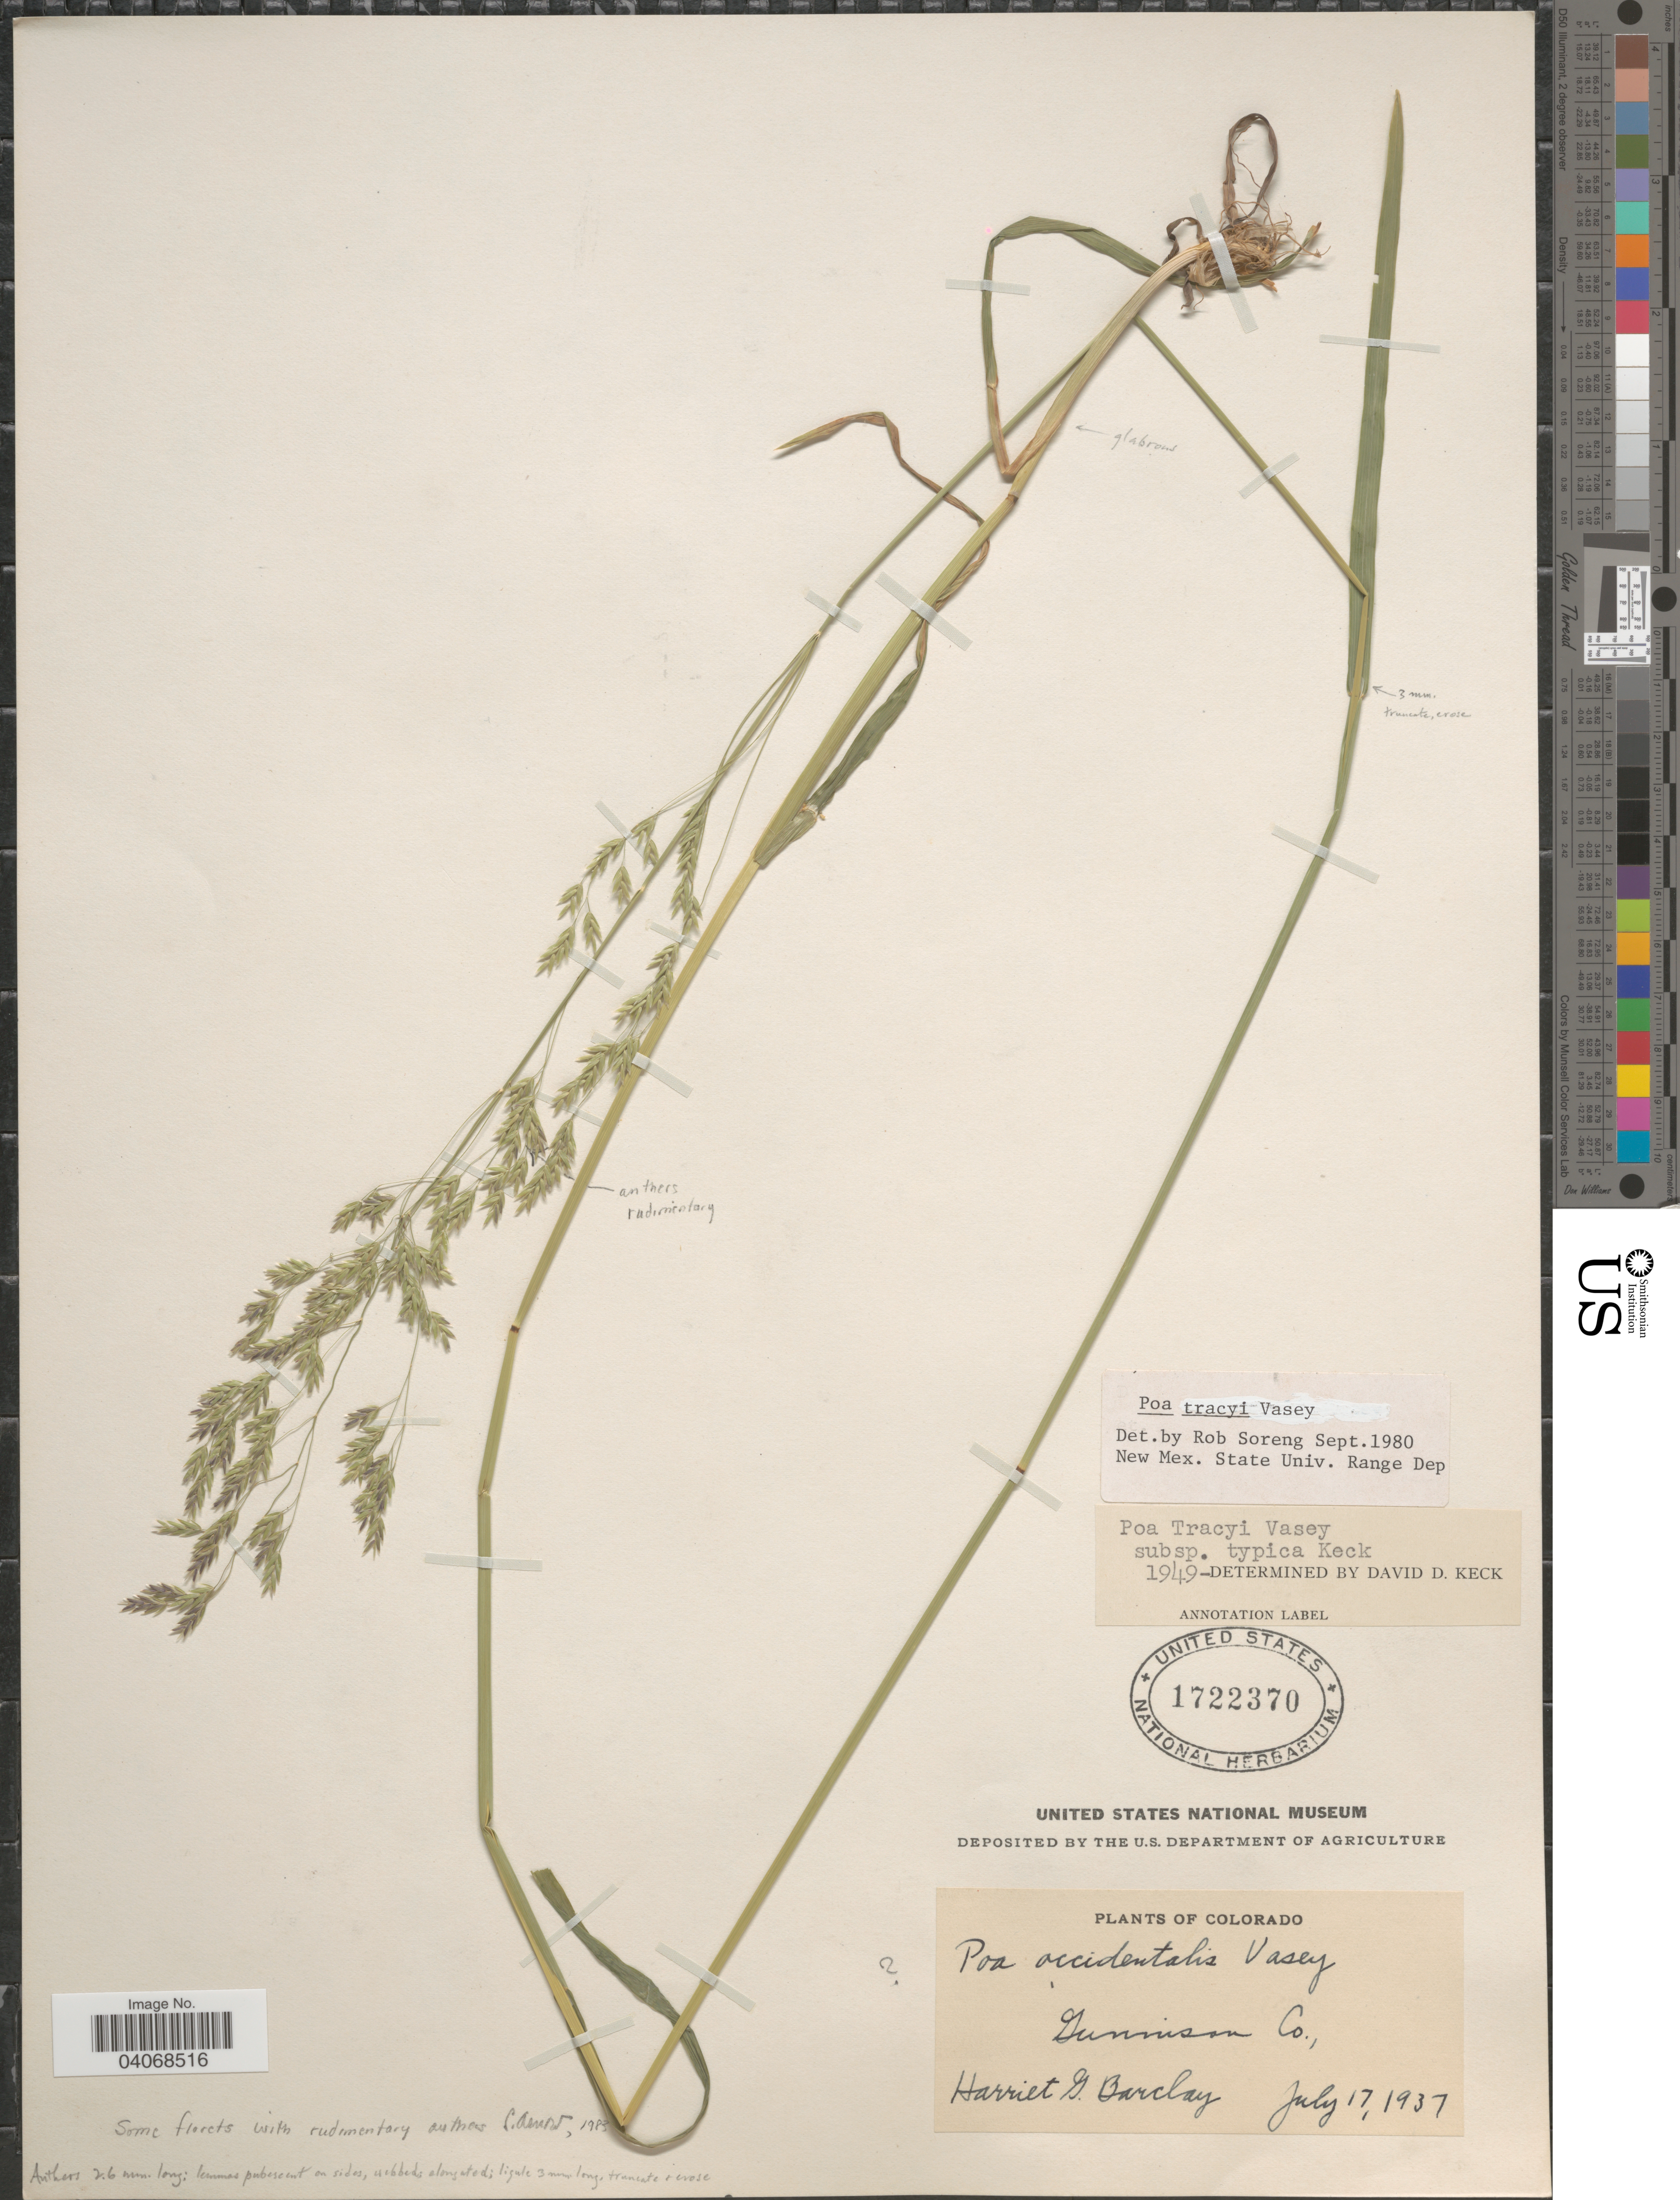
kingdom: Plantae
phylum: Tracheophyta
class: Liliopsida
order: Poales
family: Poaceae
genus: Poa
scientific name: Poa tracyi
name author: Vasey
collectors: H. G. Barclay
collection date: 1937-07-17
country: United States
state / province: Colorado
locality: Gunnison Co.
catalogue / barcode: US 1722370